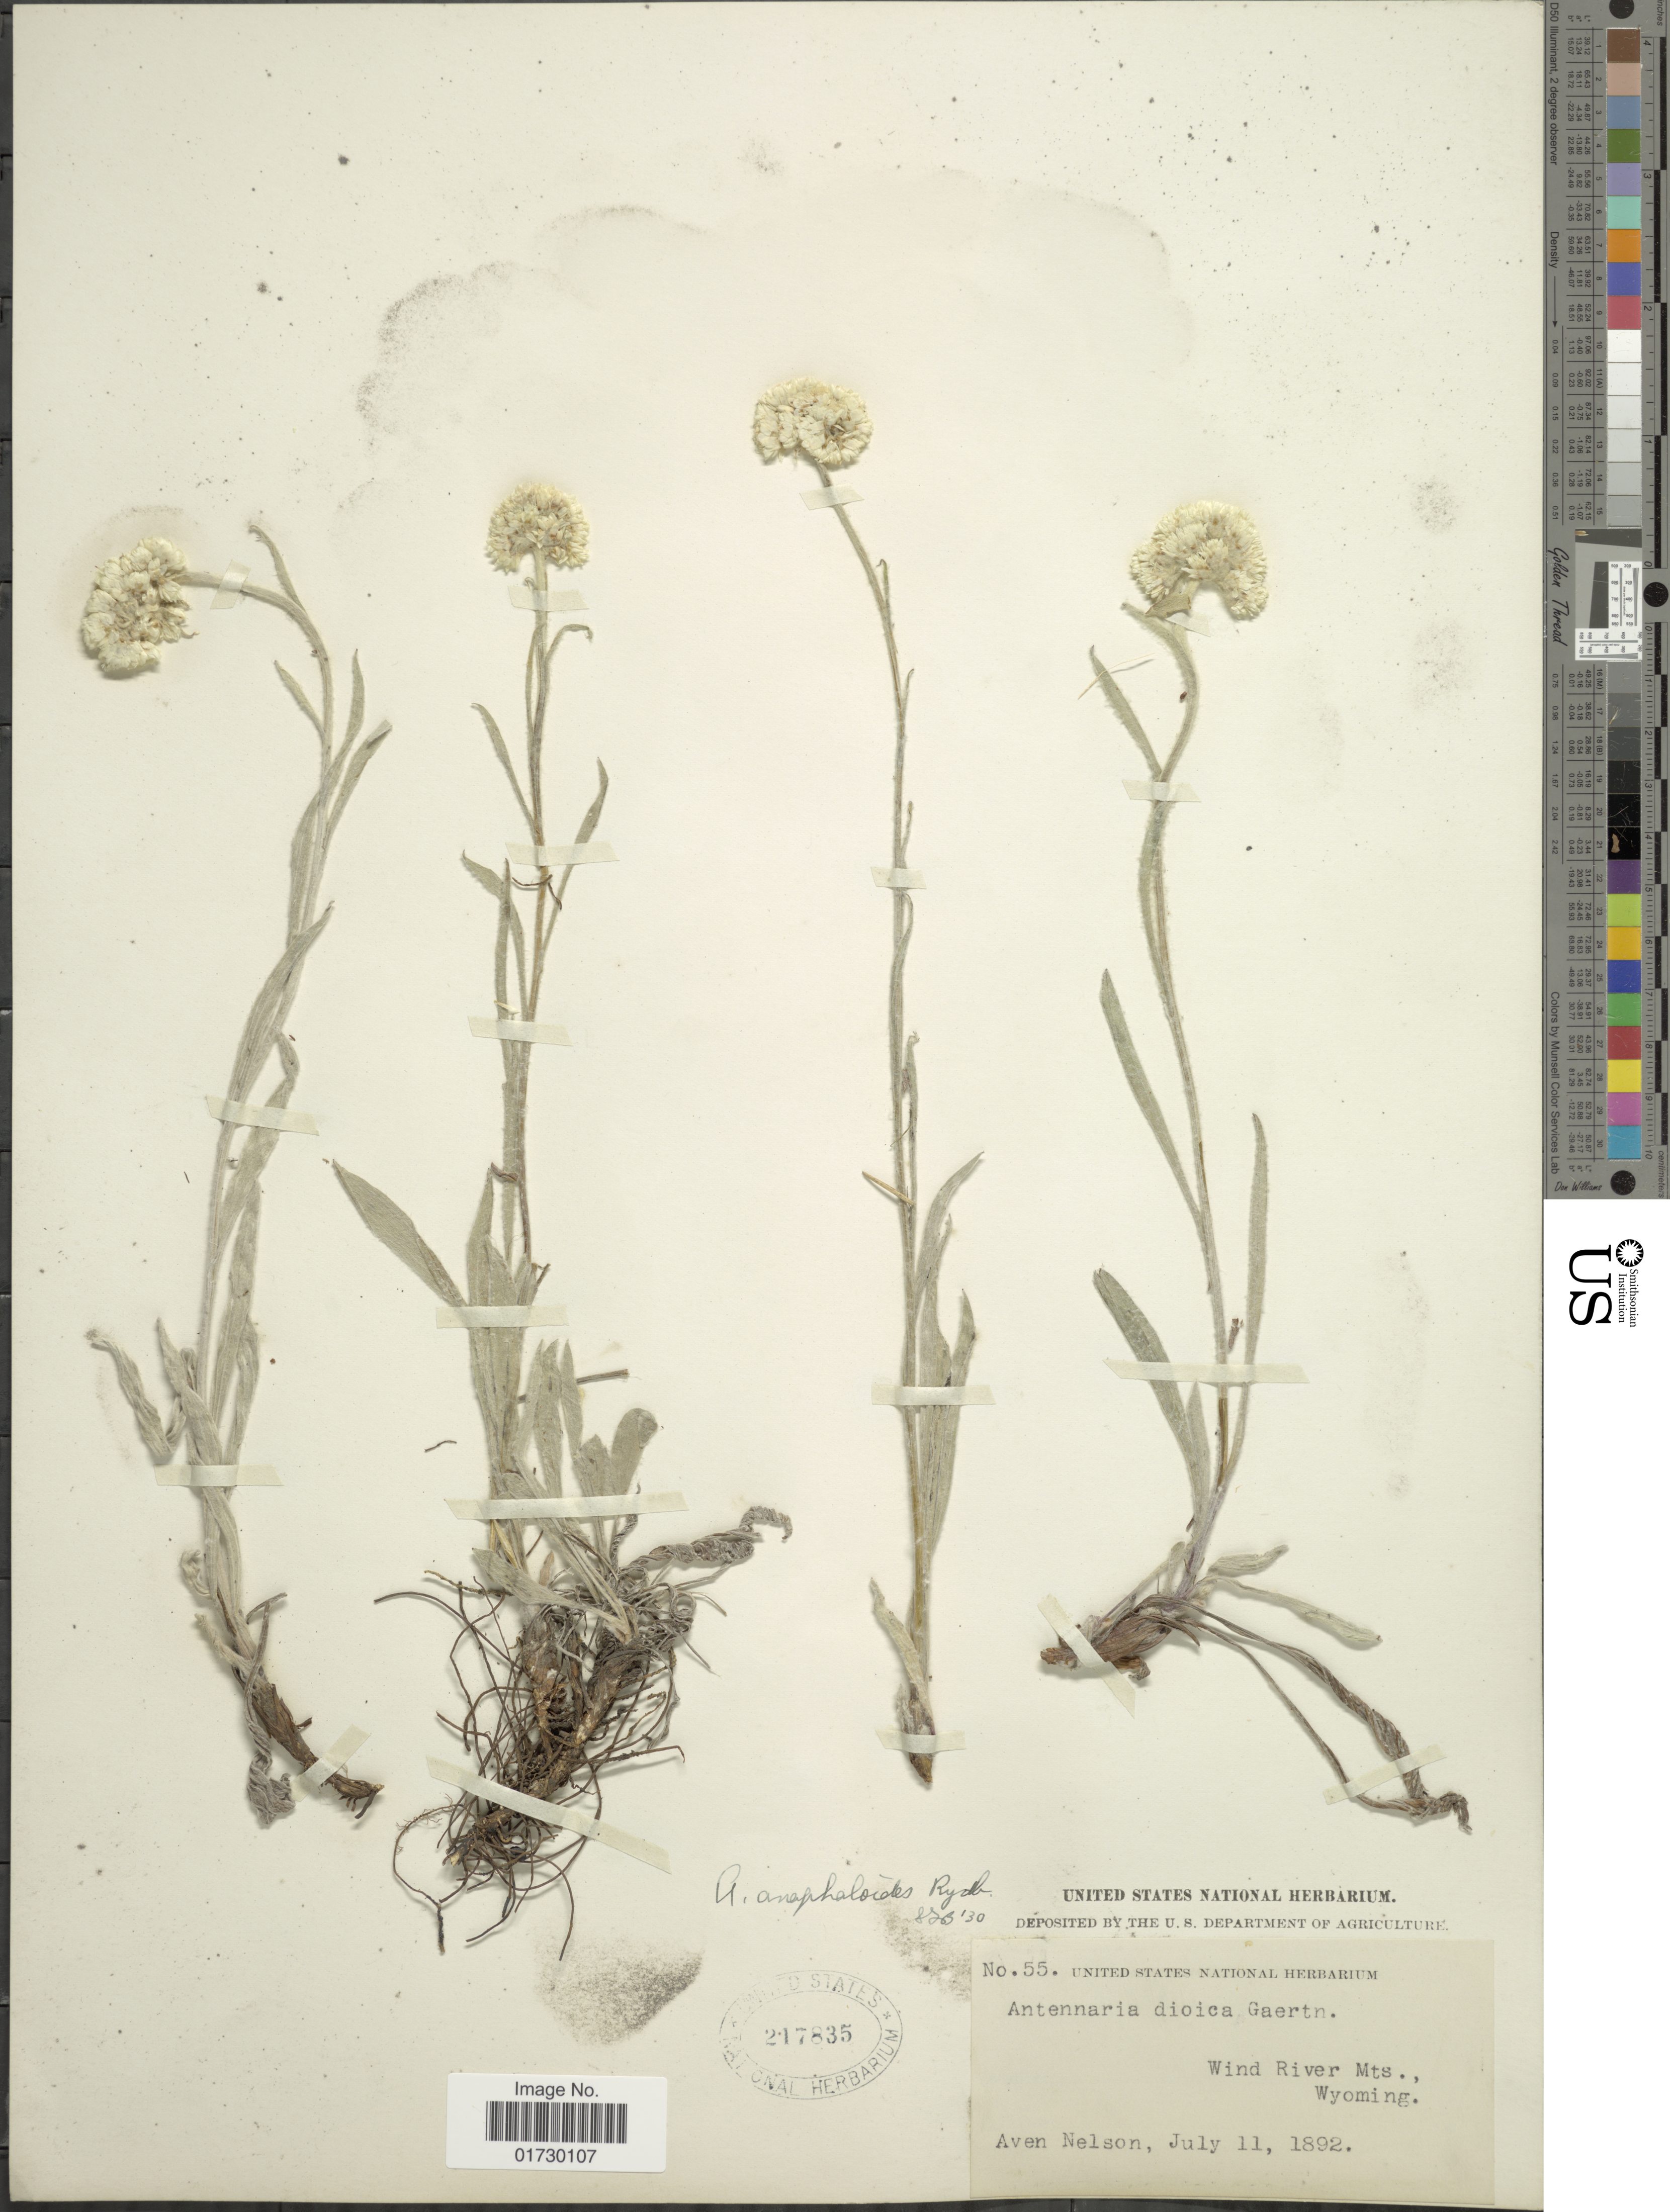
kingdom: Plantae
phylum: Tracheophyta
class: Magnoliopsida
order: Asterales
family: Asteraceae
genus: Antennaria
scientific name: Antennaria anaphaloides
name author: Rydb.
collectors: A. Nelson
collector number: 55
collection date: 1892-07-11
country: United States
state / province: Wyoming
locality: Wind River Mts. Wyoming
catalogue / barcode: US 217835